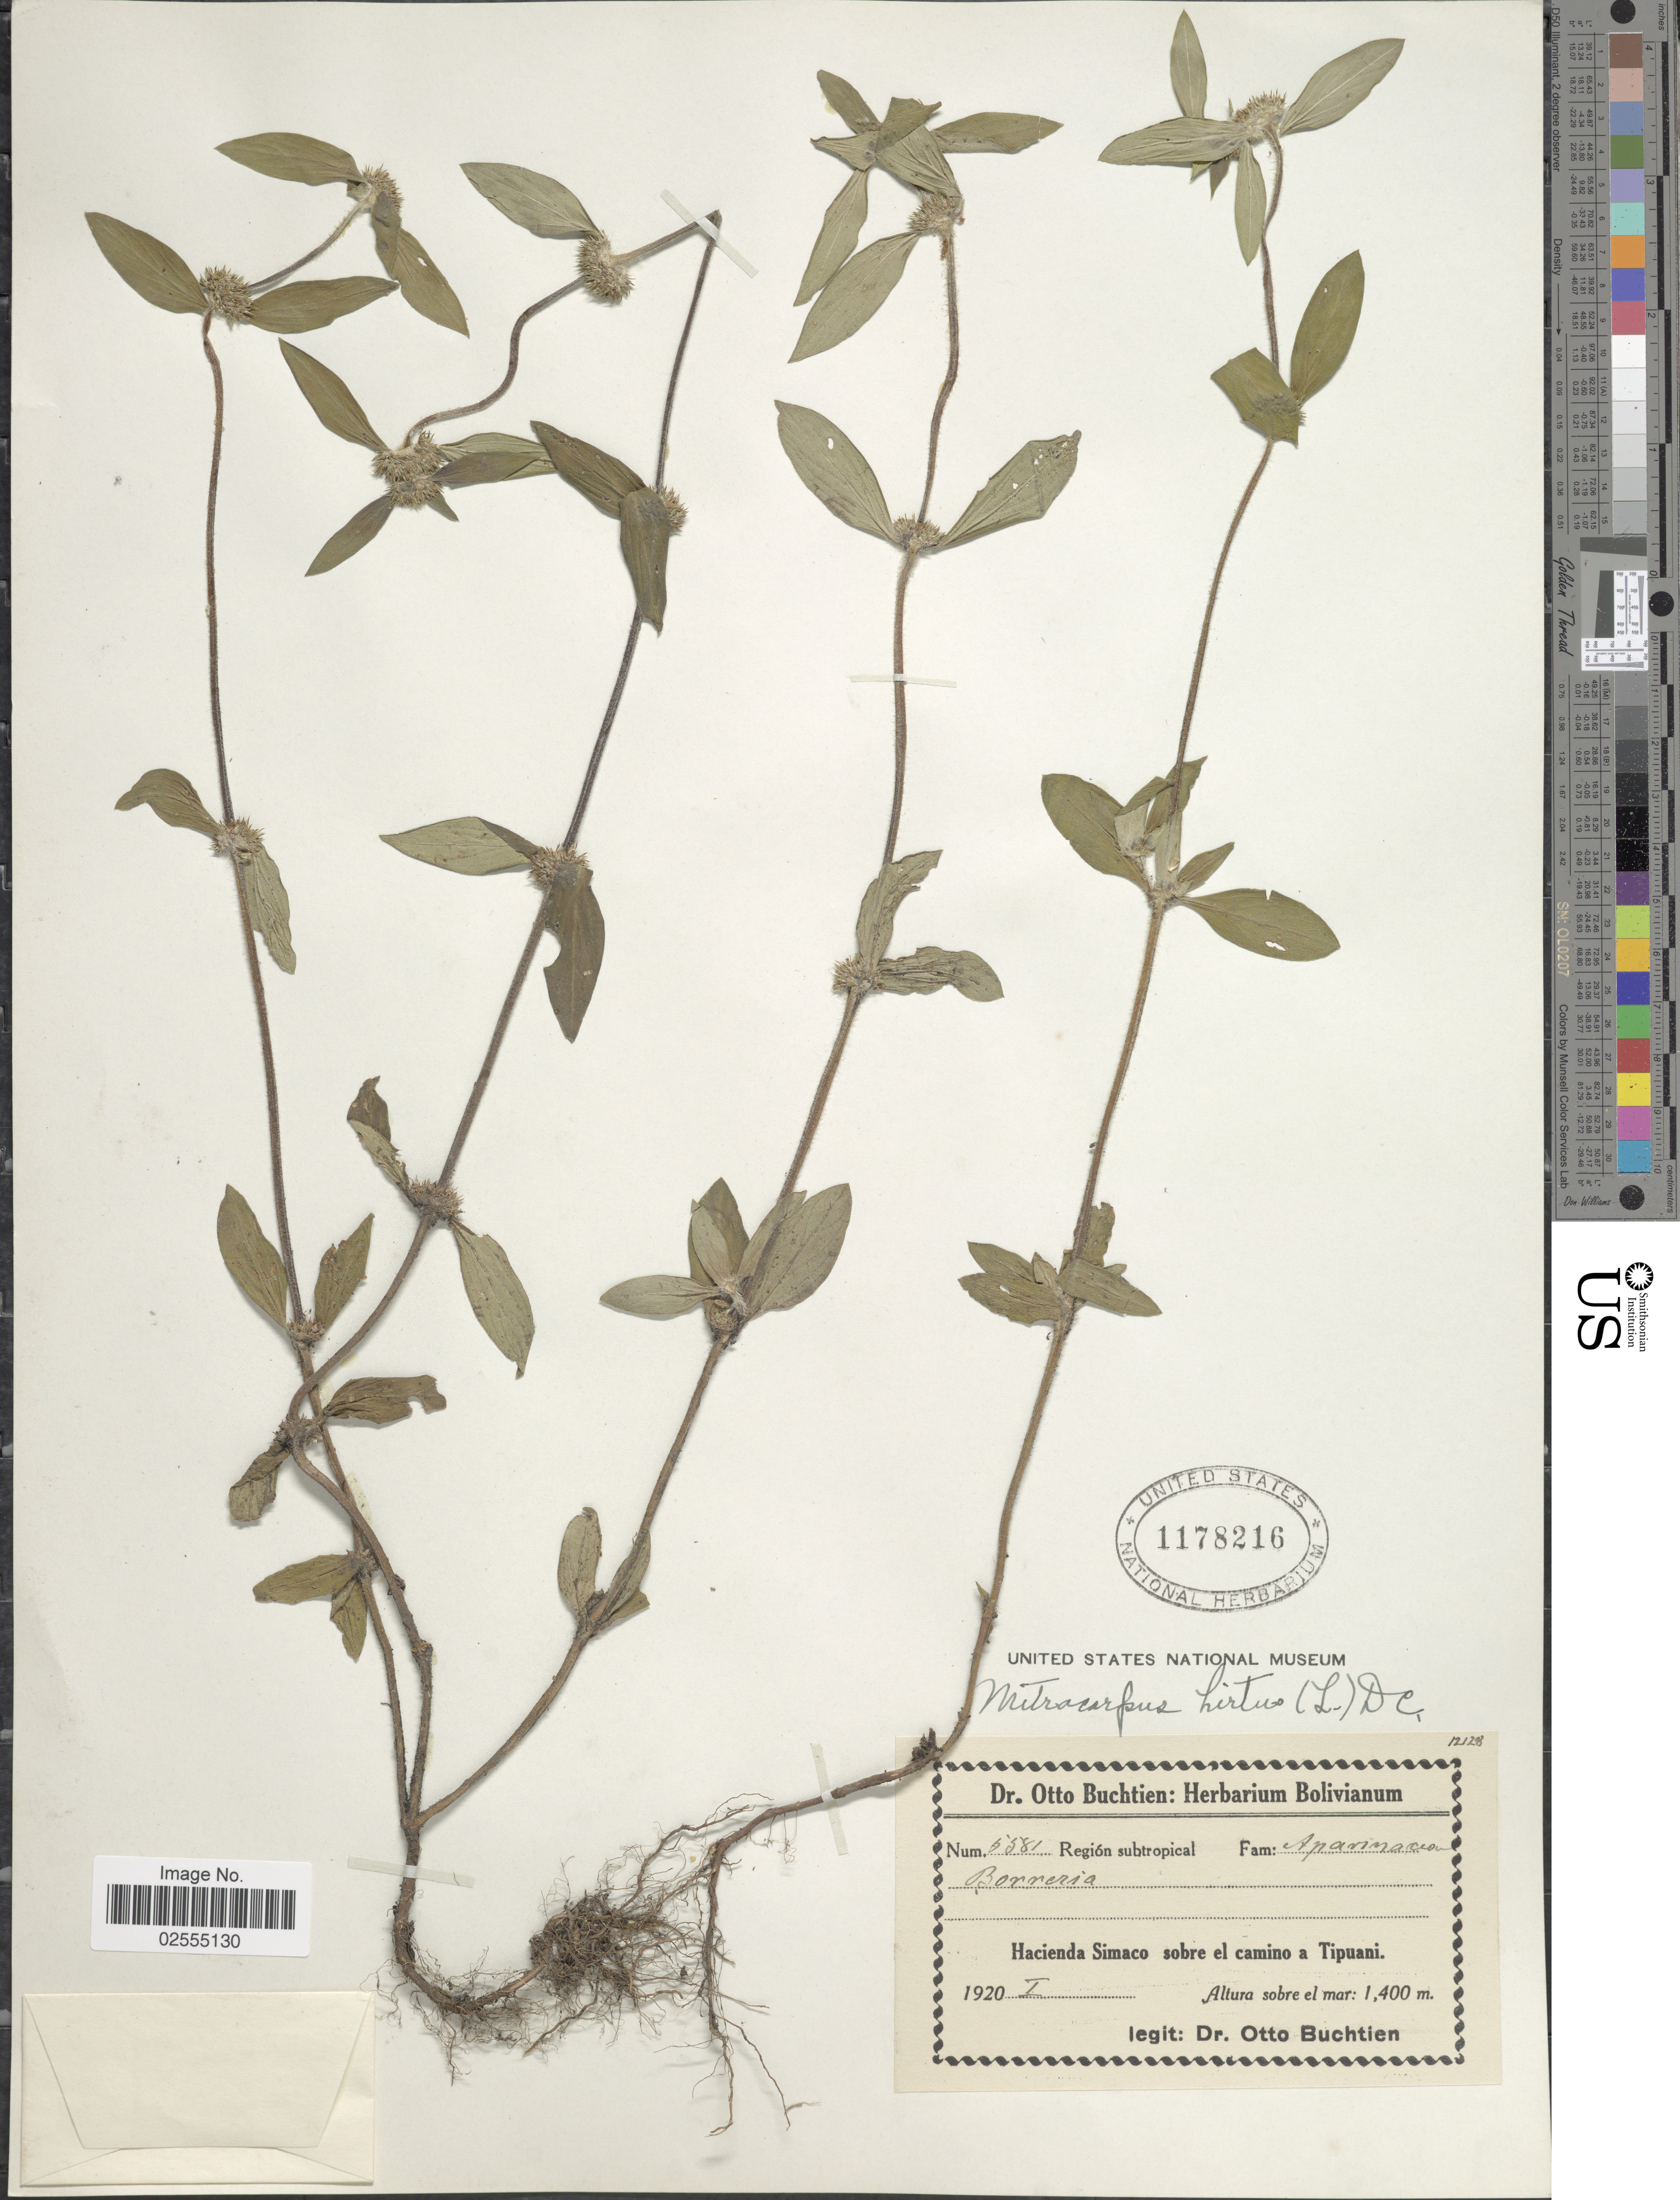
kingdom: Plantae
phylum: Tracheophyta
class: Magnoliopsida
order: Gentianales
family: Rubiaceae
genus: Mitracarpus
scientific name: Mitracarpus hirtus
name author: (L.) DC.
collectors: O. Buchtien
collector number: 5581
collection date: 1920-01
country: Bolivia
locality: Hacienda Simaco sobre el camino e Tipuani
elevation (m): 1400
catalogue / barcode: US 1178216